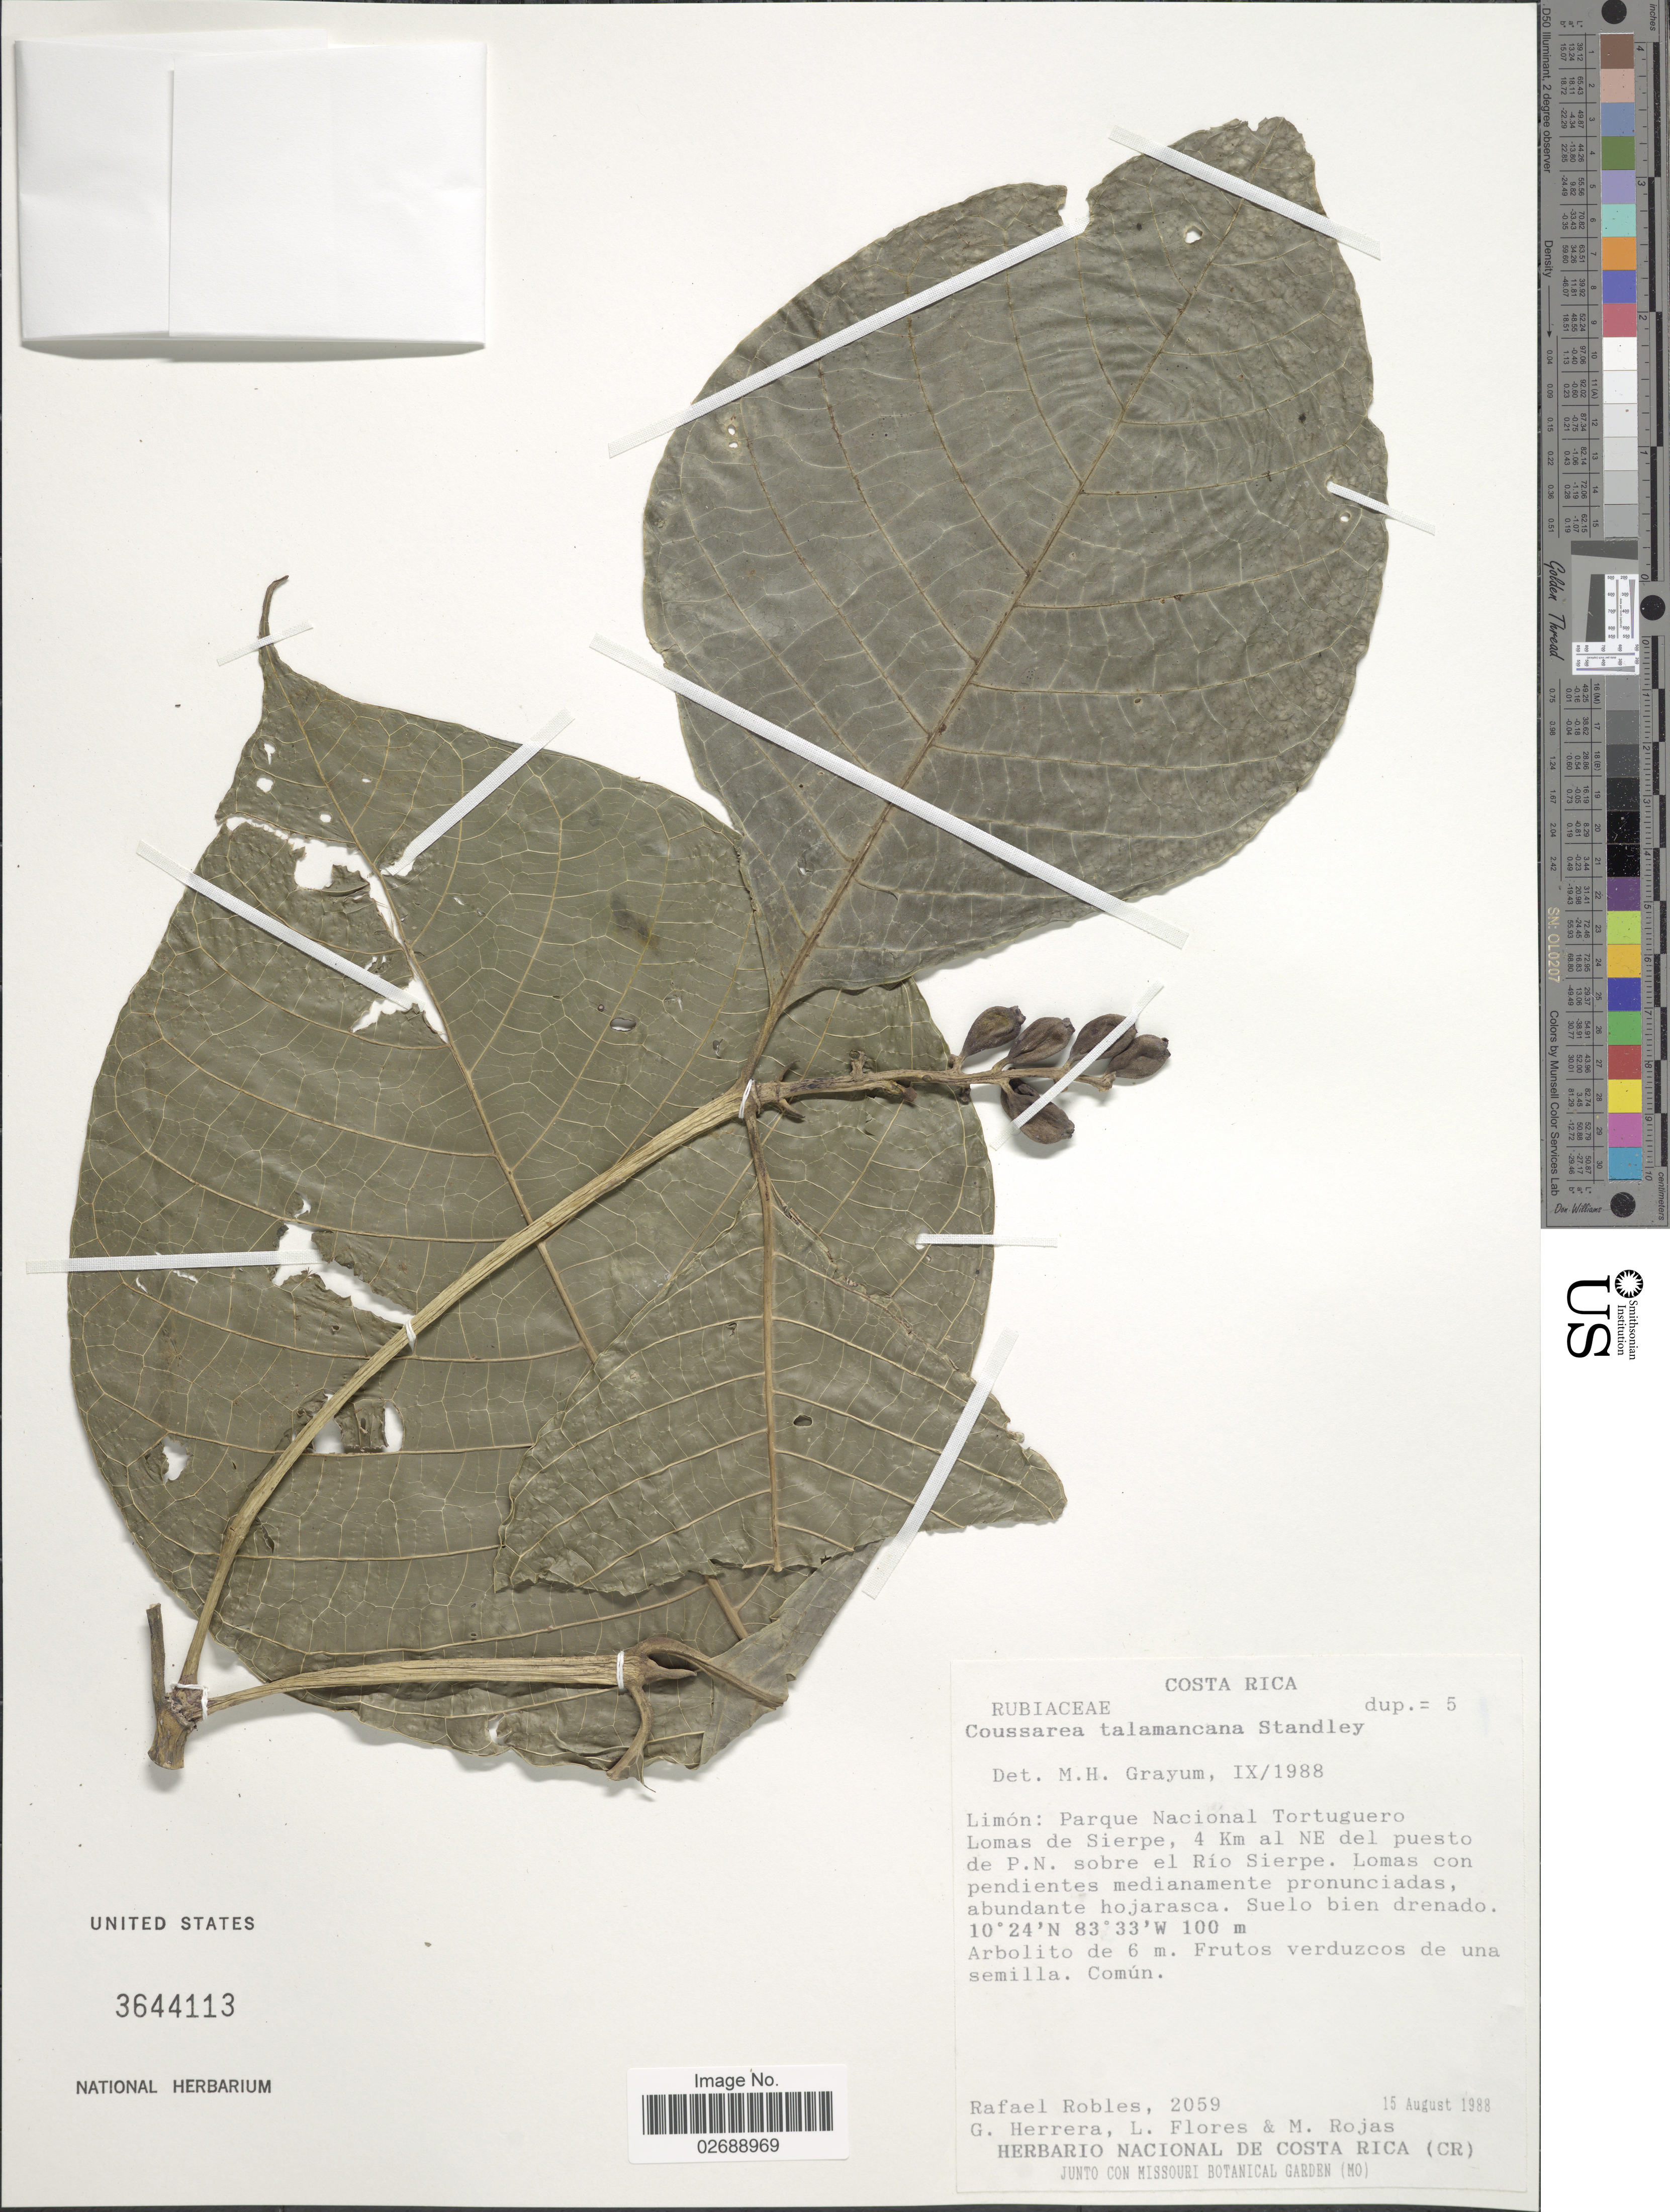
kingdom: Plantae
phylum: Tracheophyta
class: Magnoliopsida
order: Gentianales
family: Rubiaceae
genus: Coussarea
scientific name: Coussarea talamancana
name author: Standl.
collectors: R. Robles, G. Herrera, L. Flores & M. Rojas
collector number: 2059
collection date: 1988-08-15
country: Costa Rica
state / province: Limón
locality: Parque Nacional Tortuguero Lomas de Sierpe, 4 Km al NE del puesto de P.N. sobre el Rio Sierpe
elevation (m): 100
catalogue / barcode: US 3644113